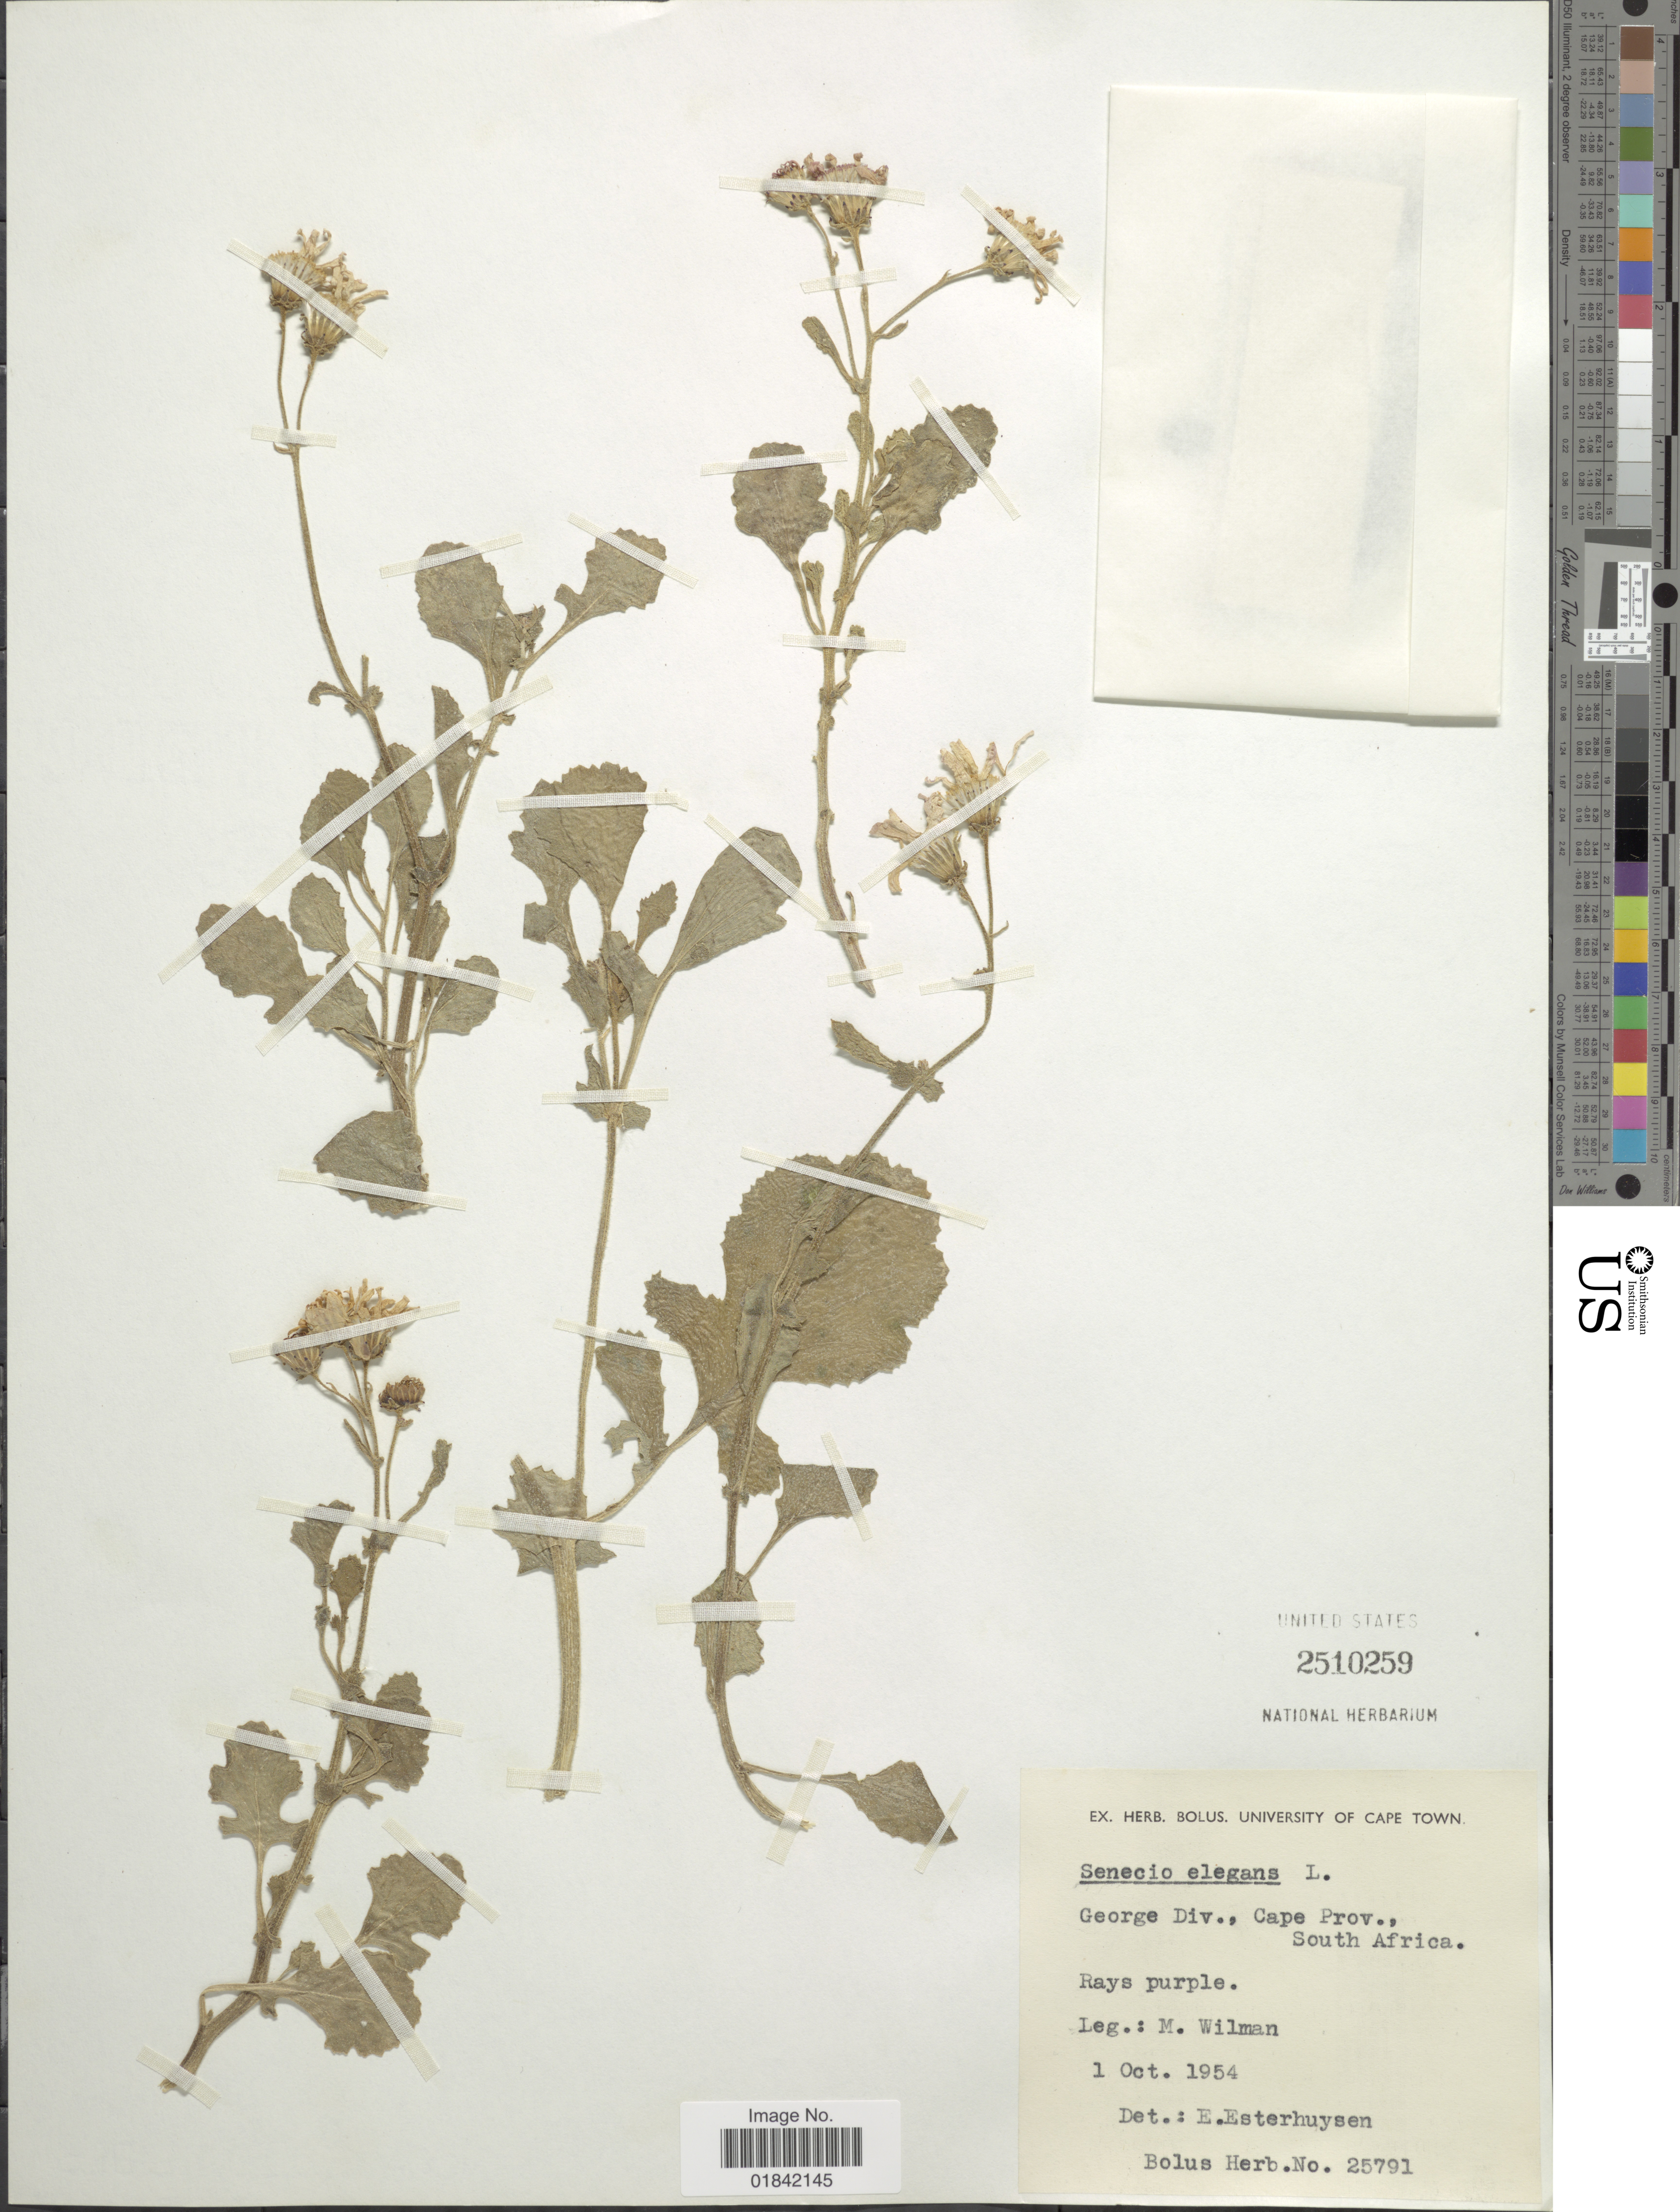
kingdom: Plantae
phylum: Tracheophyta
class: Magnoliopsida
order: Asterales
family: Asteraceae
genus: Senecio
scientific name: Senecio elegans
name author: L.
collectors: M. Wilman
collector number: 25791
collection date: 1954-10-01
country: South Africa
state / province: Western Cape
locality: George Div., Cape Prov.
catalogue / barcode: US 2510259